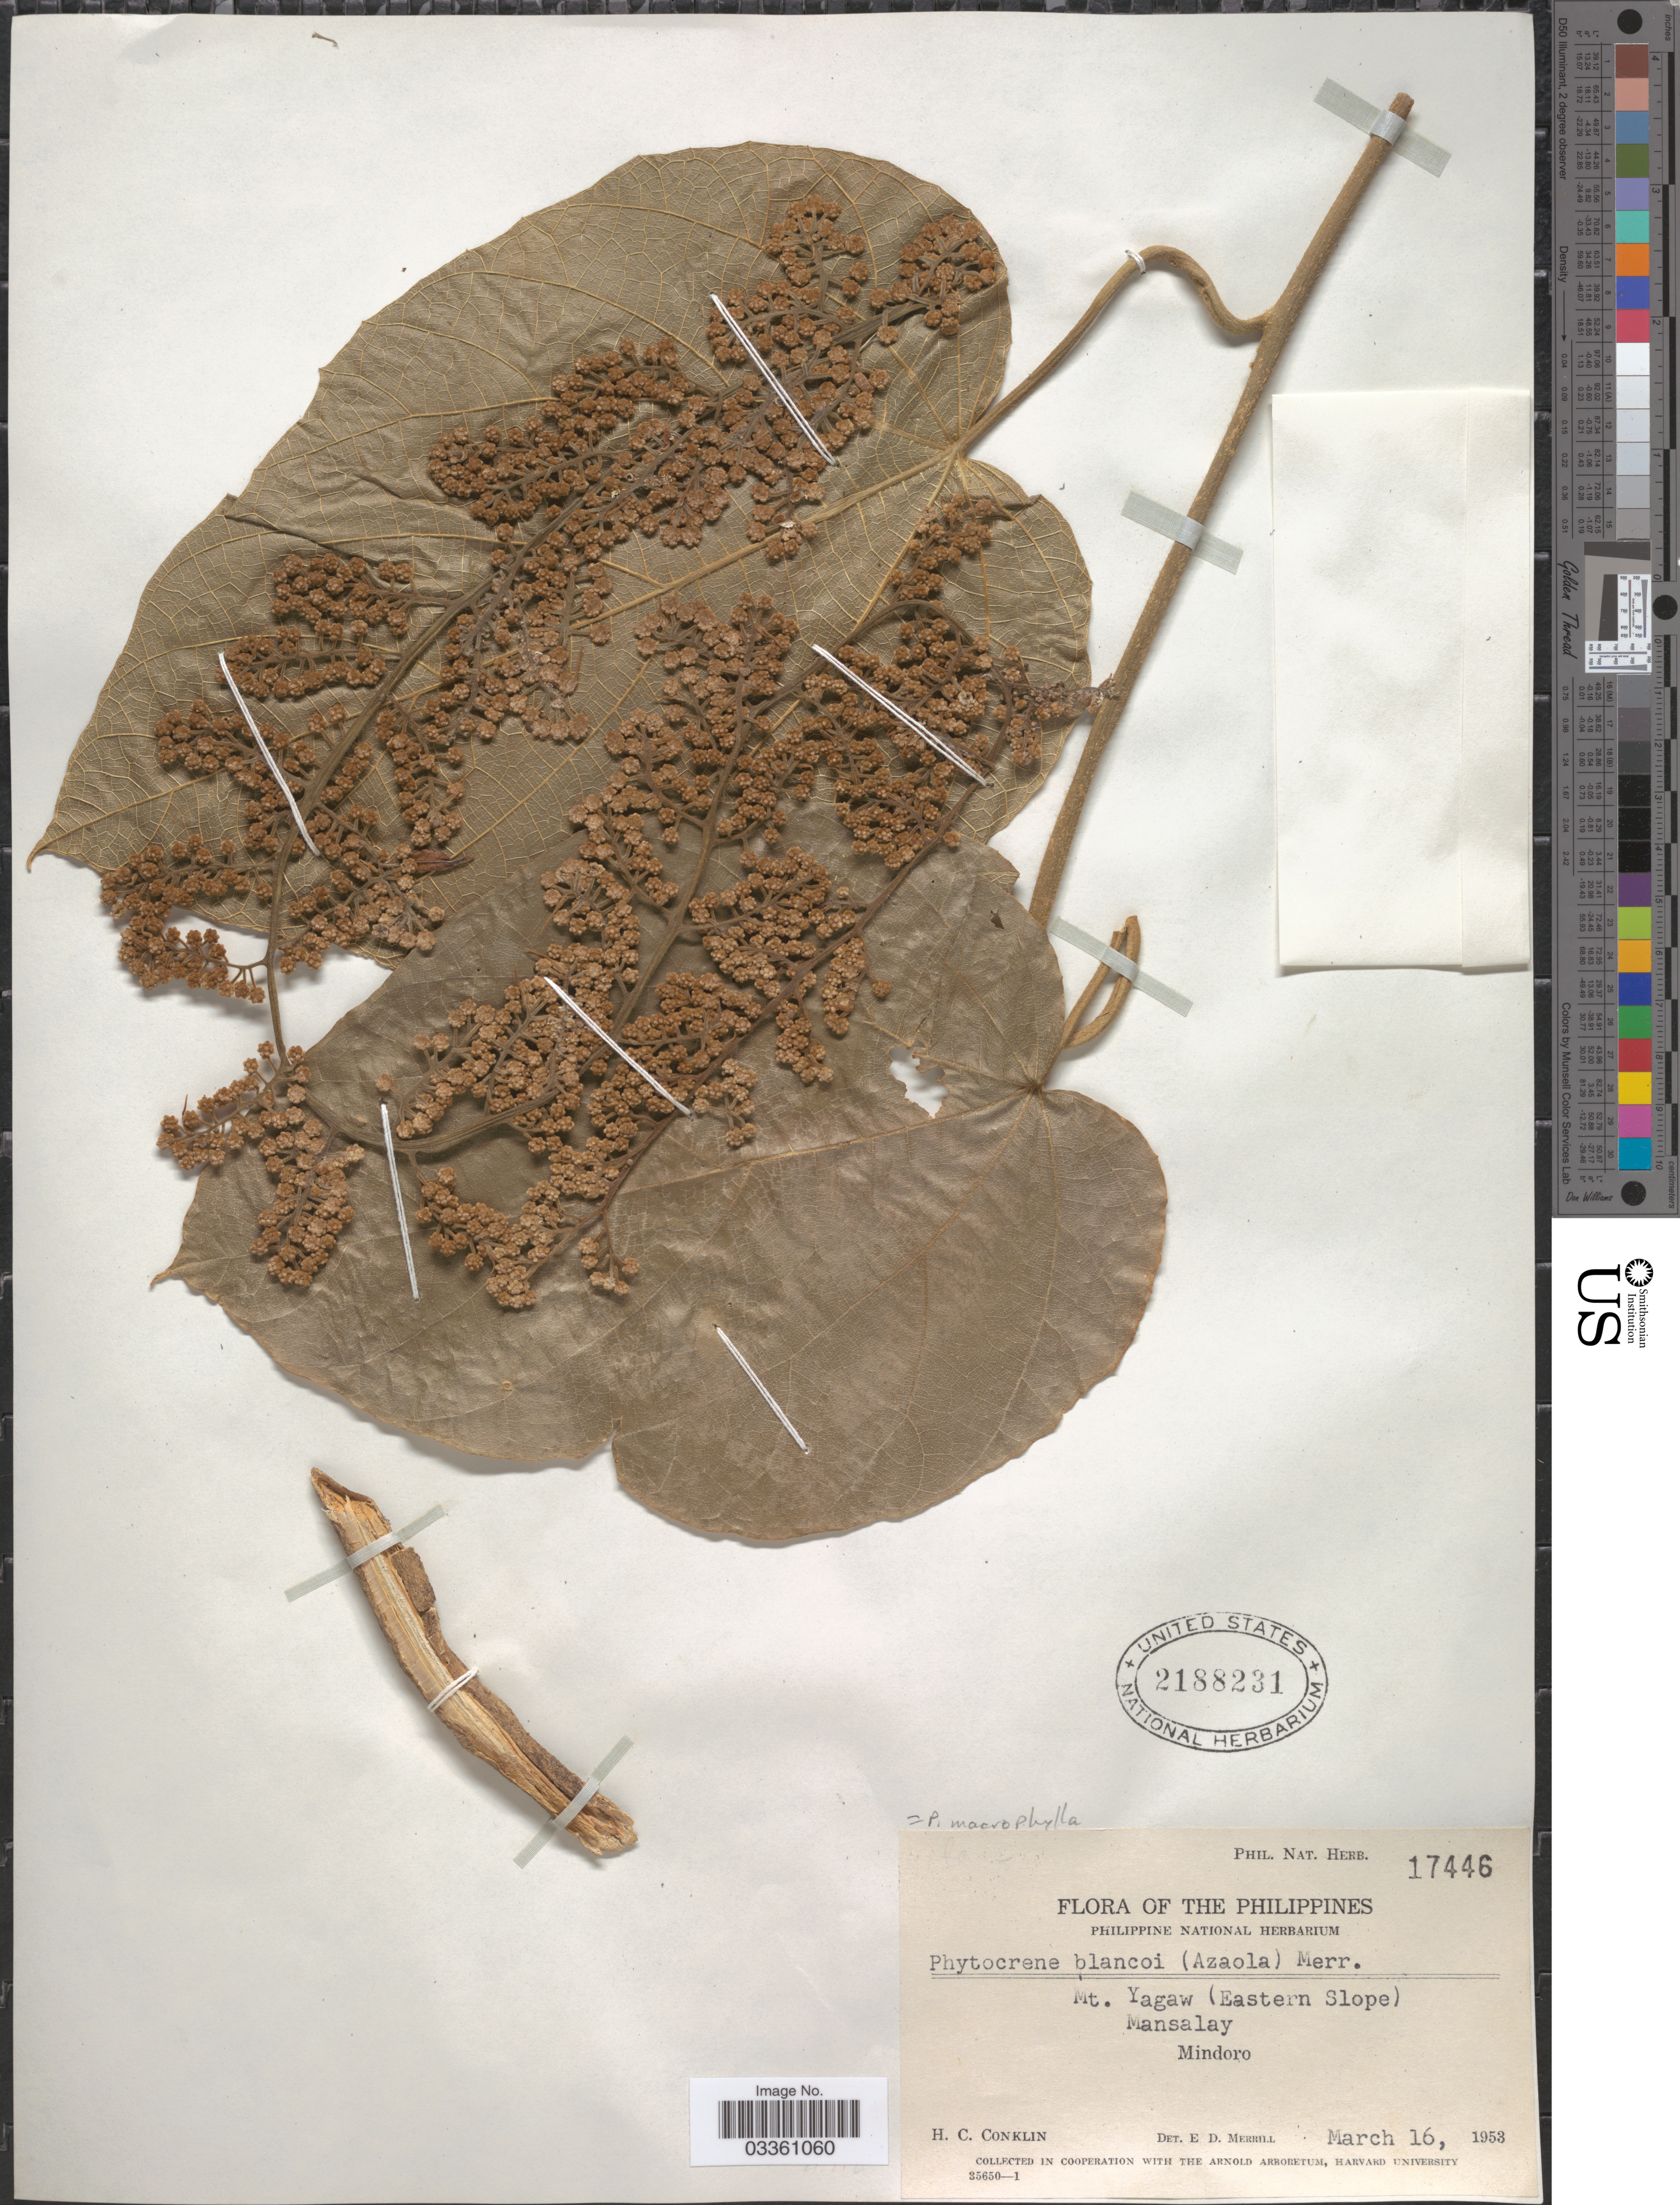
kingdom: Plantae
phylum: Tracheophyta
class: Magnoliopsida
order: Icacinales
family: Icacinaceae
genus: Phytocrene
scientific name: Phytocrene macrophylla var. macrophylla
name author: (Blume) Blume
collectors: H. Conklin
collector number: Phil. Nat. Herb. 17446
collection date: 1953-03-16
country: Philippines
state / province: Mimaropa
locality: Mt. Yagaw (Eastern Slope). Mansalay. Mindoro.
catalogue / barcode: US 2188231